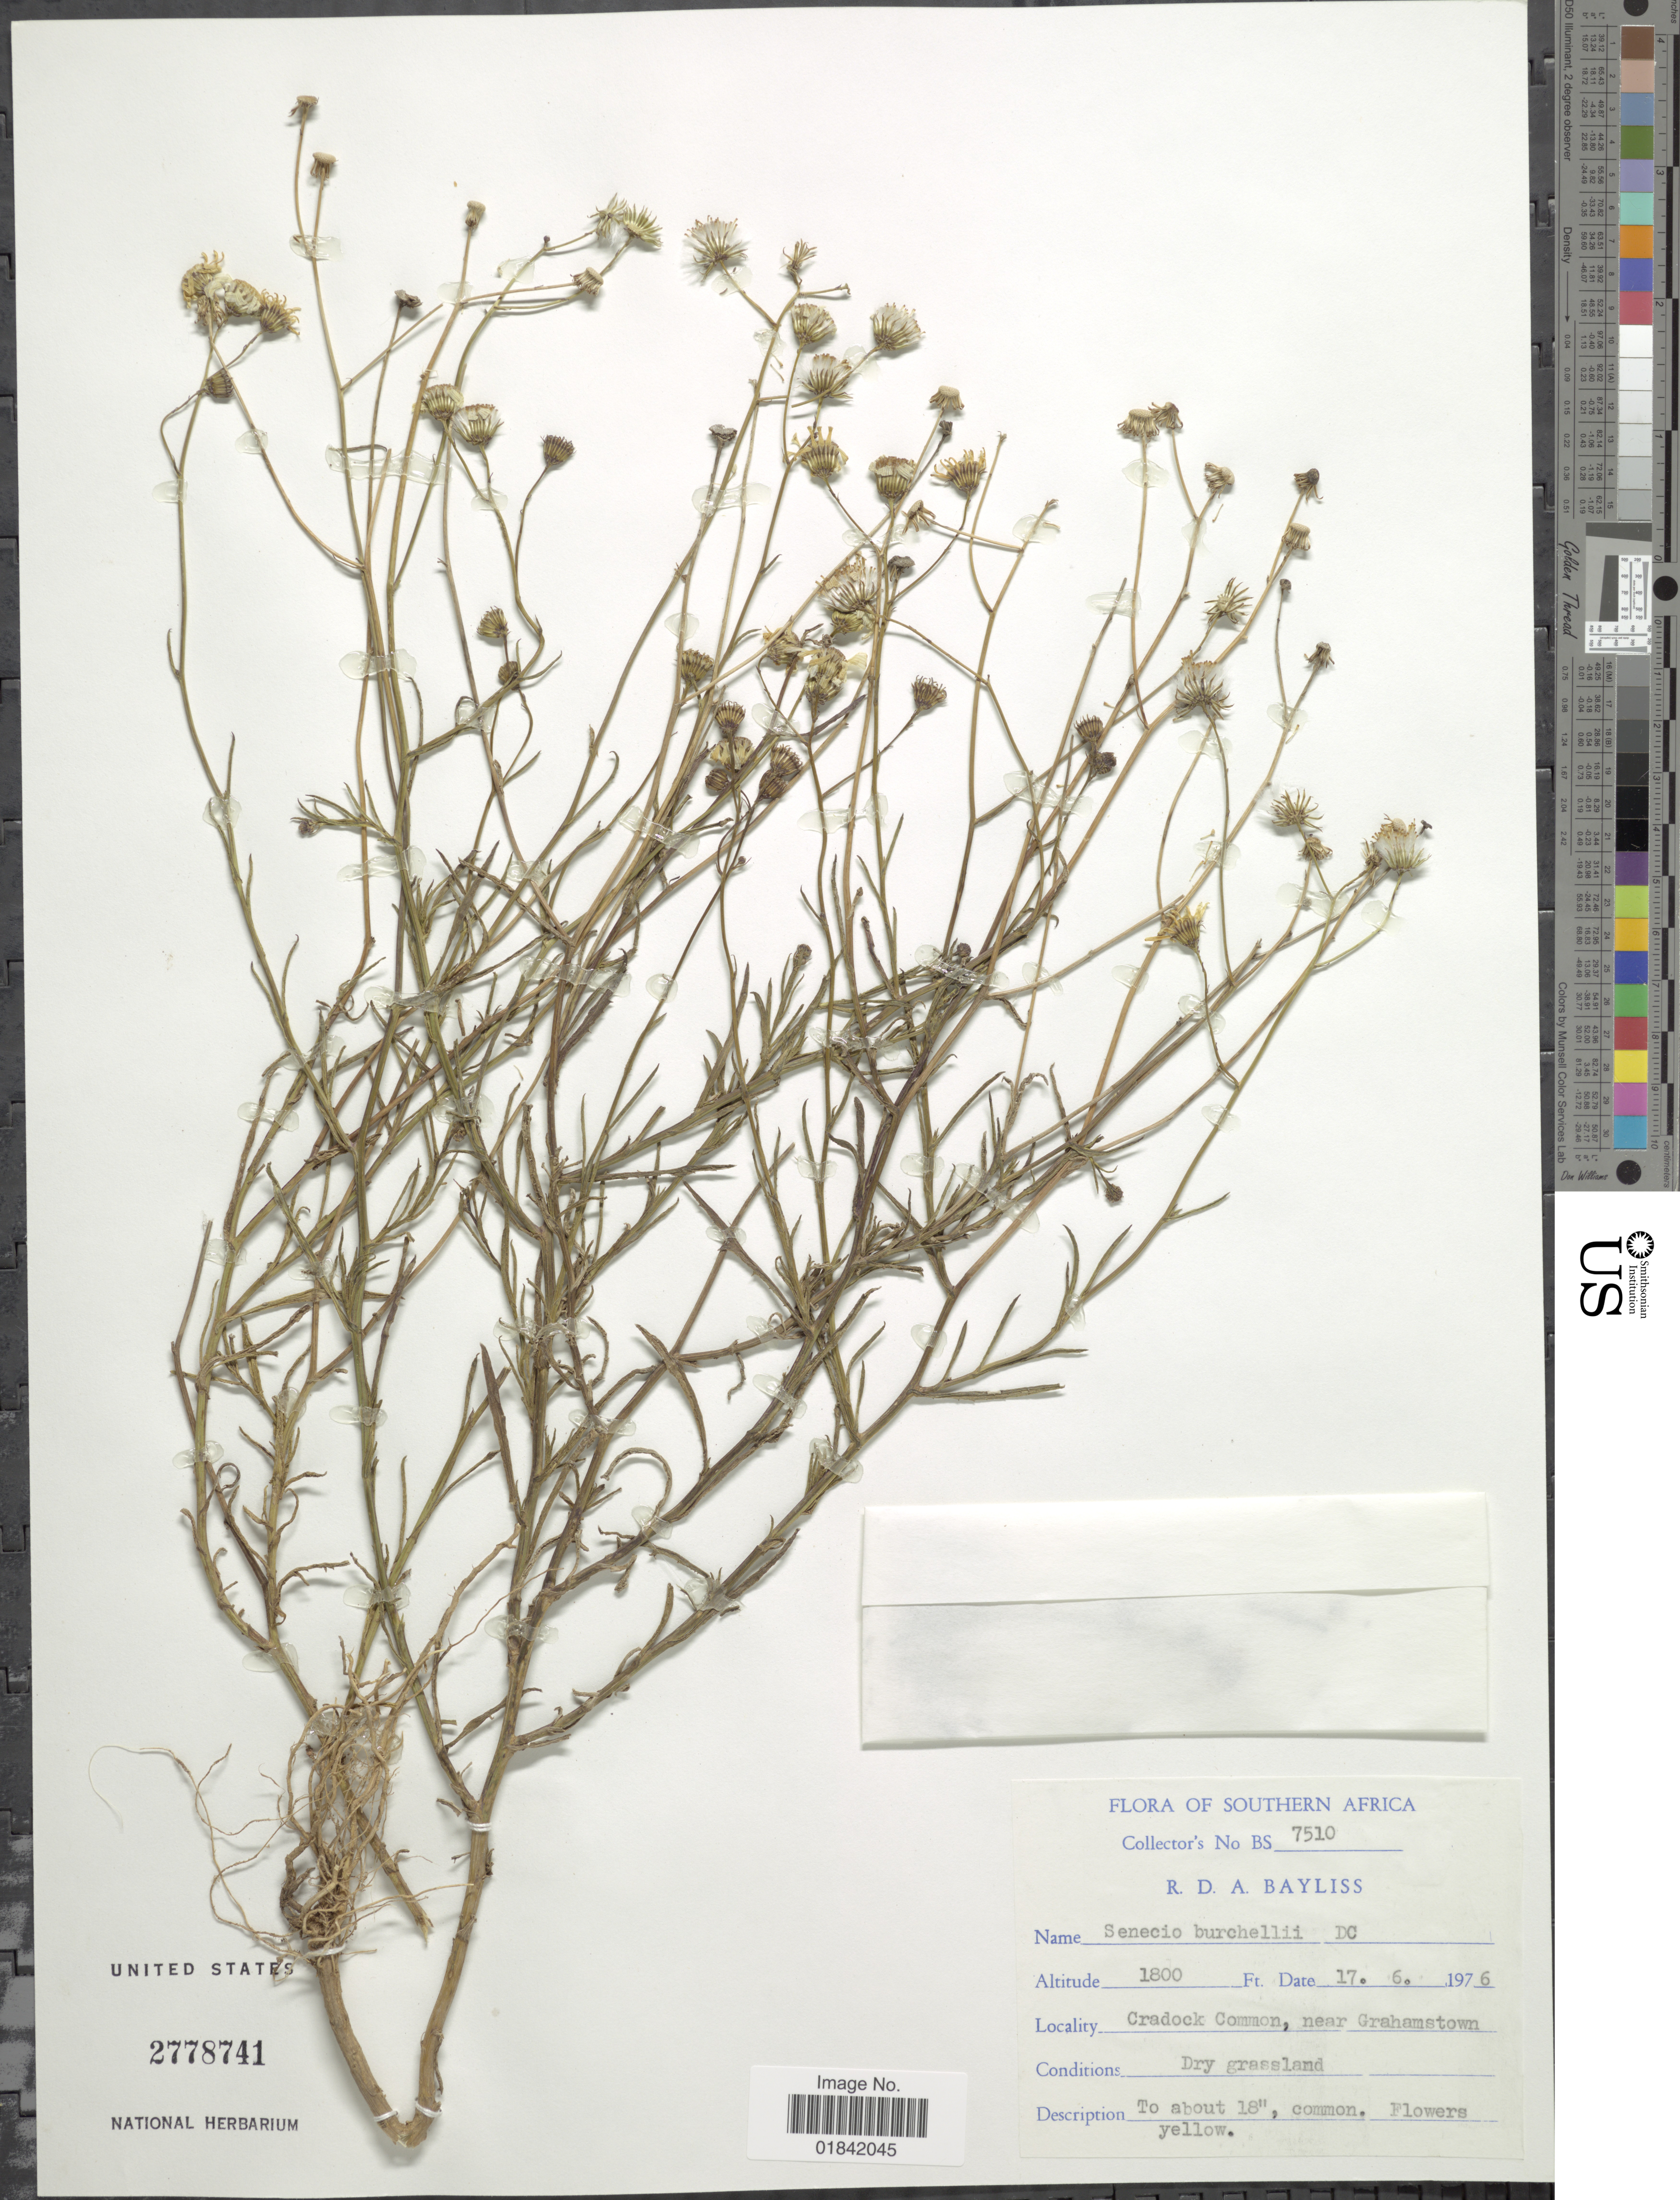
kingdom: Plantae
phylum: Tracheophyta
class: Magnoliopsida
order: Asterales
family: Asteraceae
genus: Senecio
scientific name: Senecio burchellii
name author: DC.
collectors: R. Bayliss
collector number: BS7510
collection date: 1976-06-17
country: South Africa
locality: Cradock Common, near Grahamstown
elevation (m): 549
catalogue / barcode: US 2778741